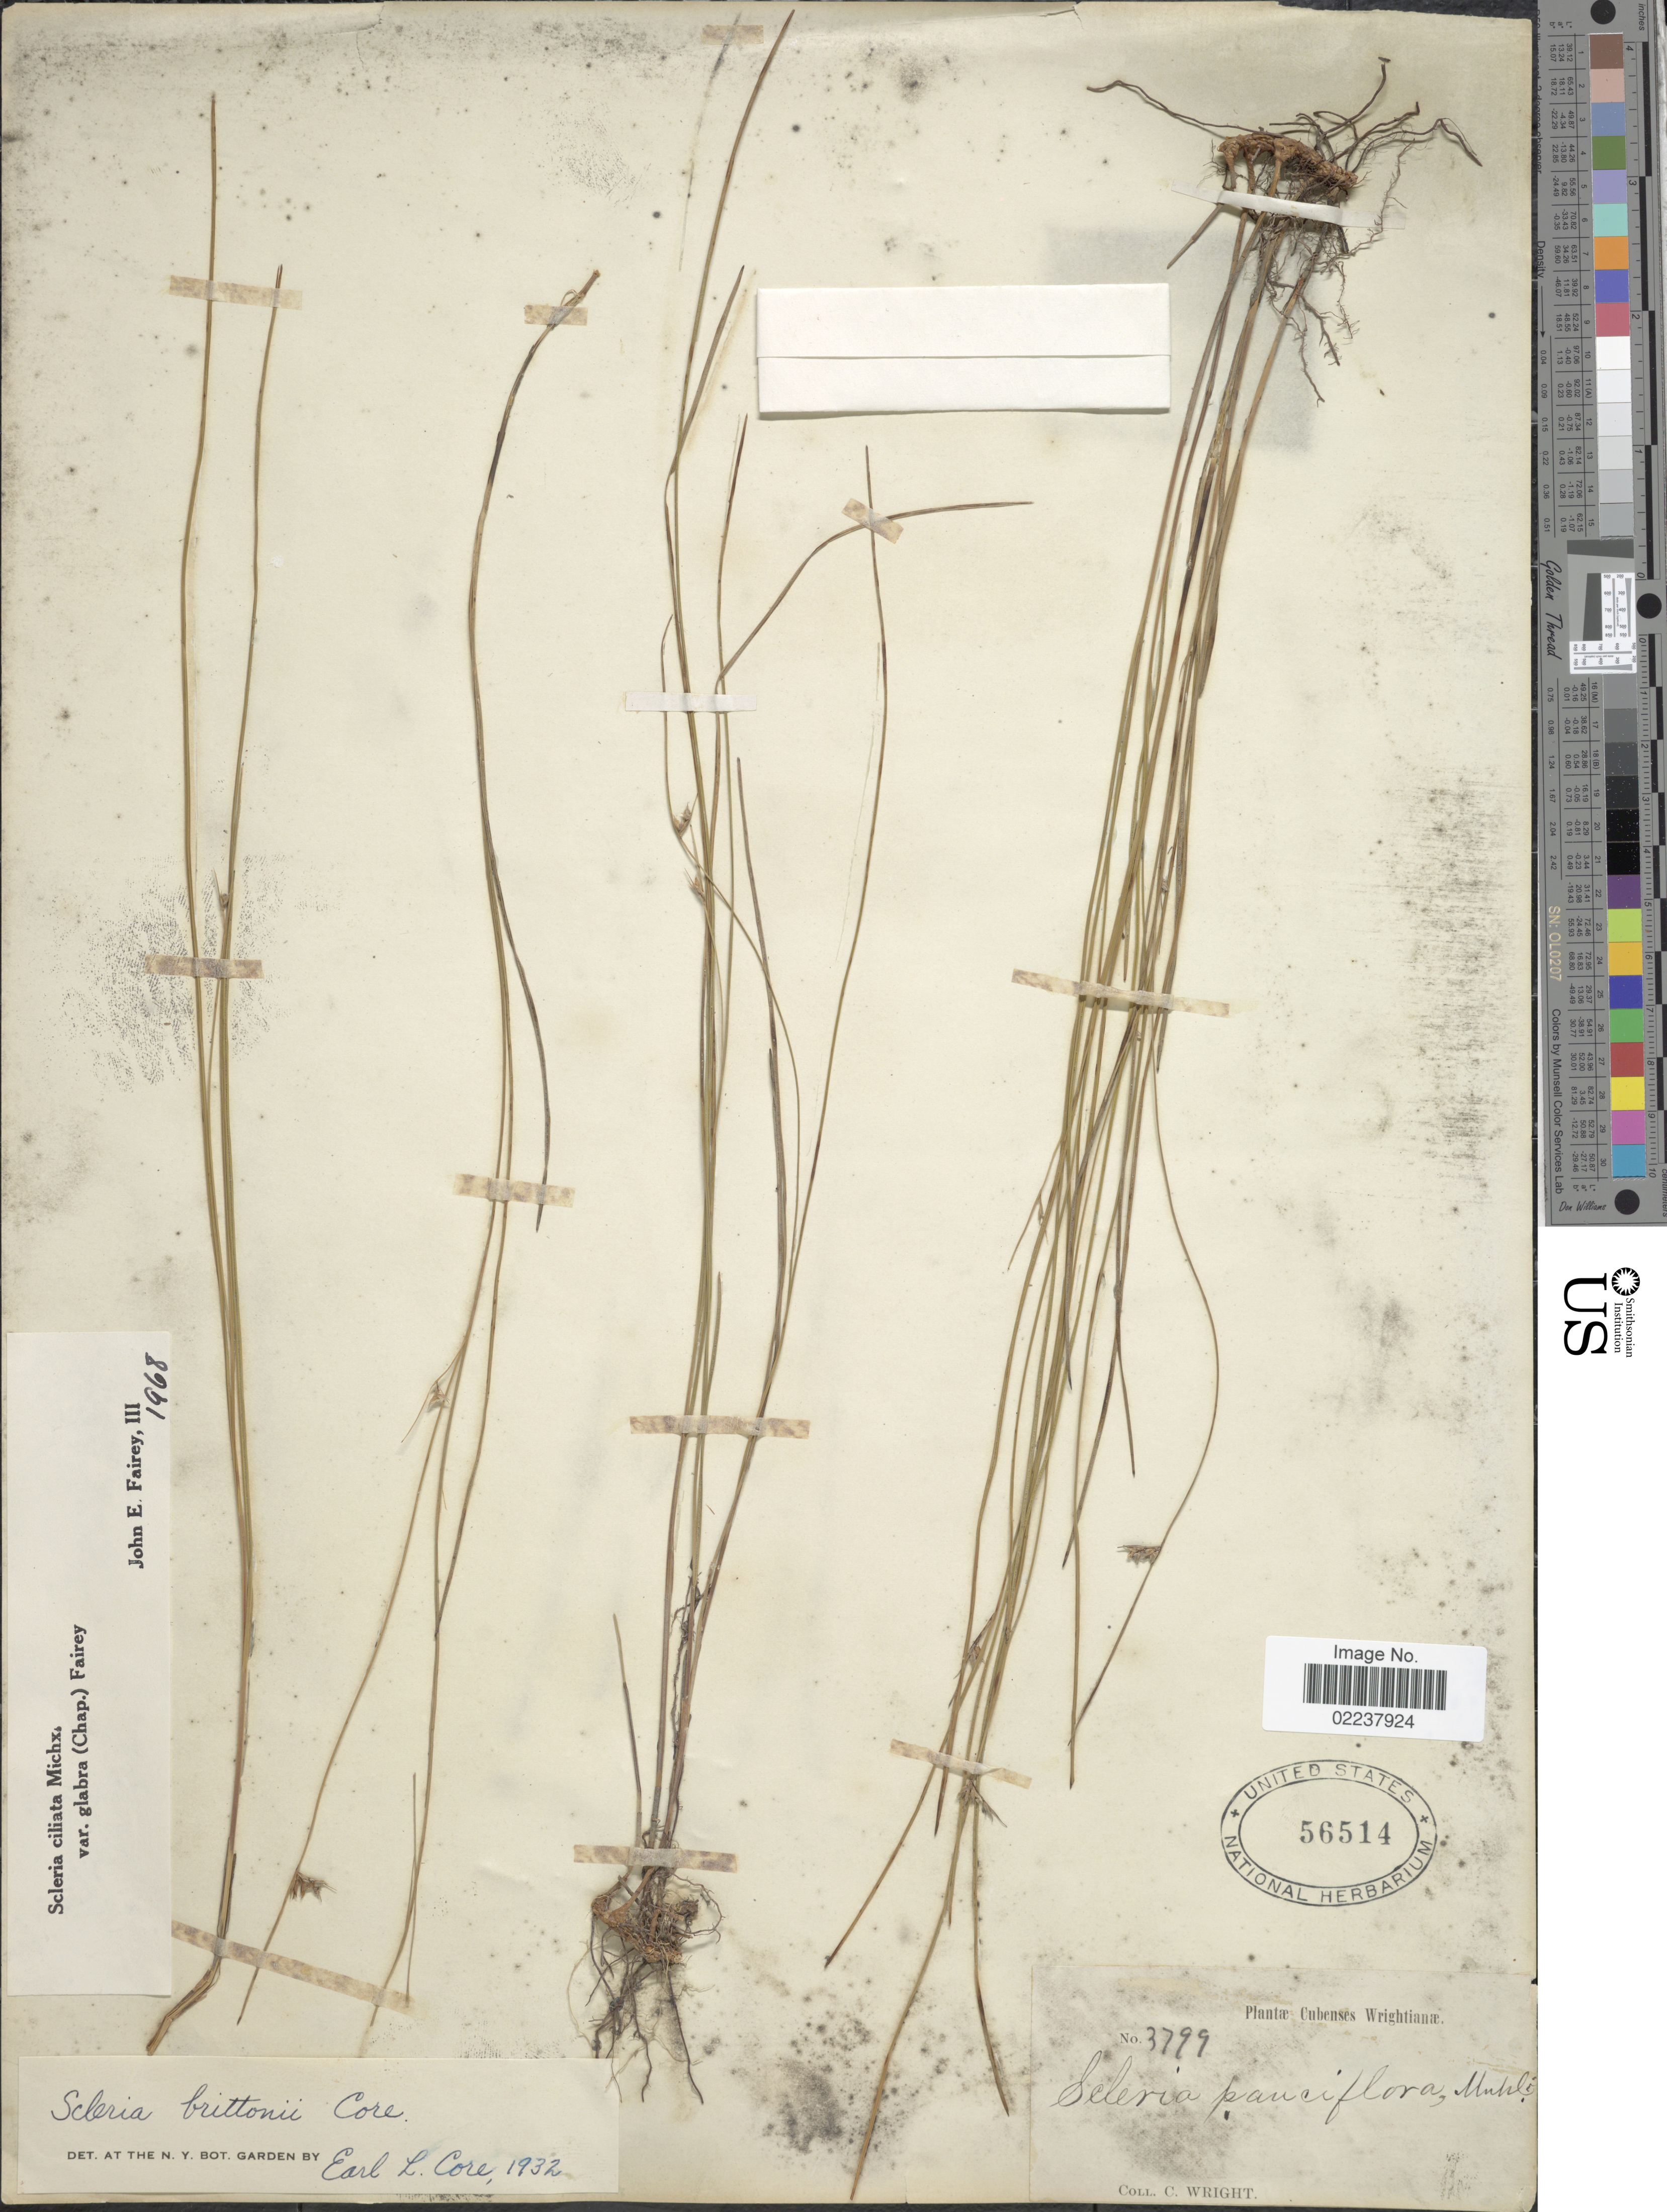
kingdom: Plantae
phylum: Tracheophyta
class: Liliopsida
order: Poales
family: Cyperaceae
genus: Scleria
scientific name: Scleria ciliata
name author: Michx.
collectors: C. Wright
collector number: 3799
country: Cuba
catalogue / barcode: US 56514